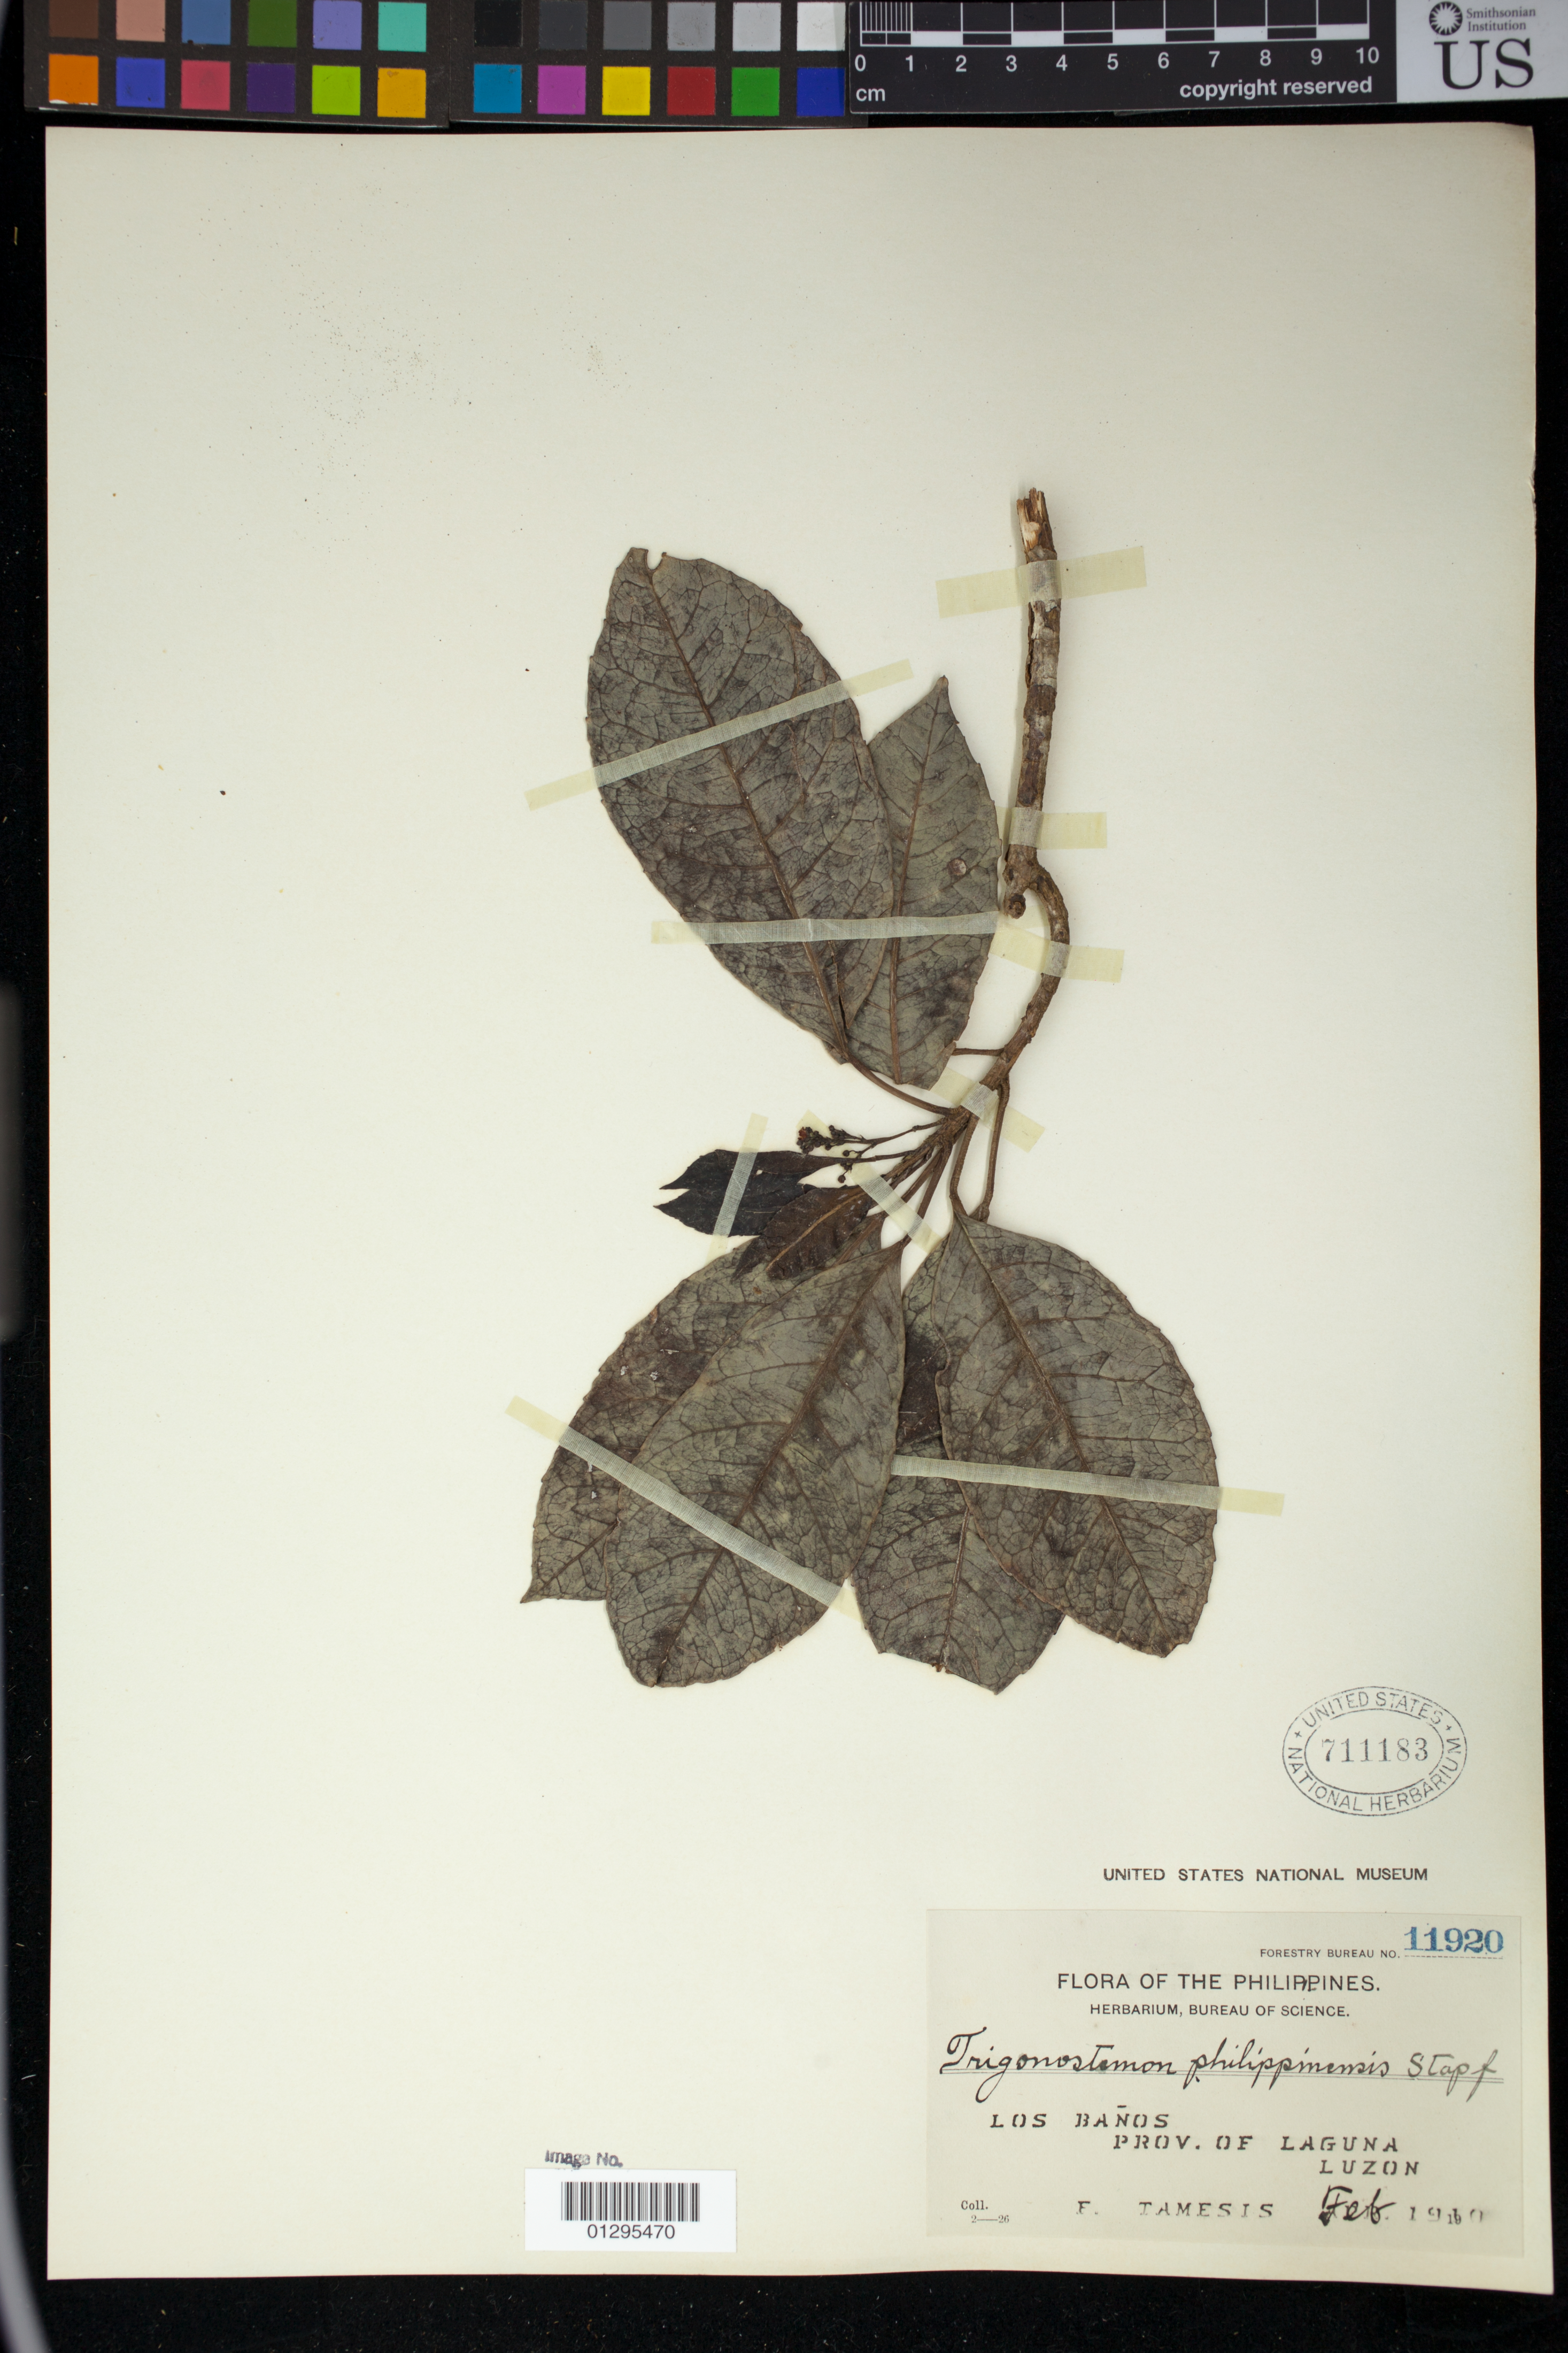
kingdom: Plantae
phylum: Tracheophyta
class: Magnoliopsida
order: Malpighiales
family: Euphorbiaceae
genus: Trigonostemon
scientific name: Trigonostemon philippinensis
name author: Stapf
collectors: F. Tamesis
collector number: Forestry Bureau No.11920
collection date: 1910-02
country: Philippines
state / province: Calabarzon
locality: Los Baños, Prov. of Laguna Luzon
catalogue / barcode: US 711183